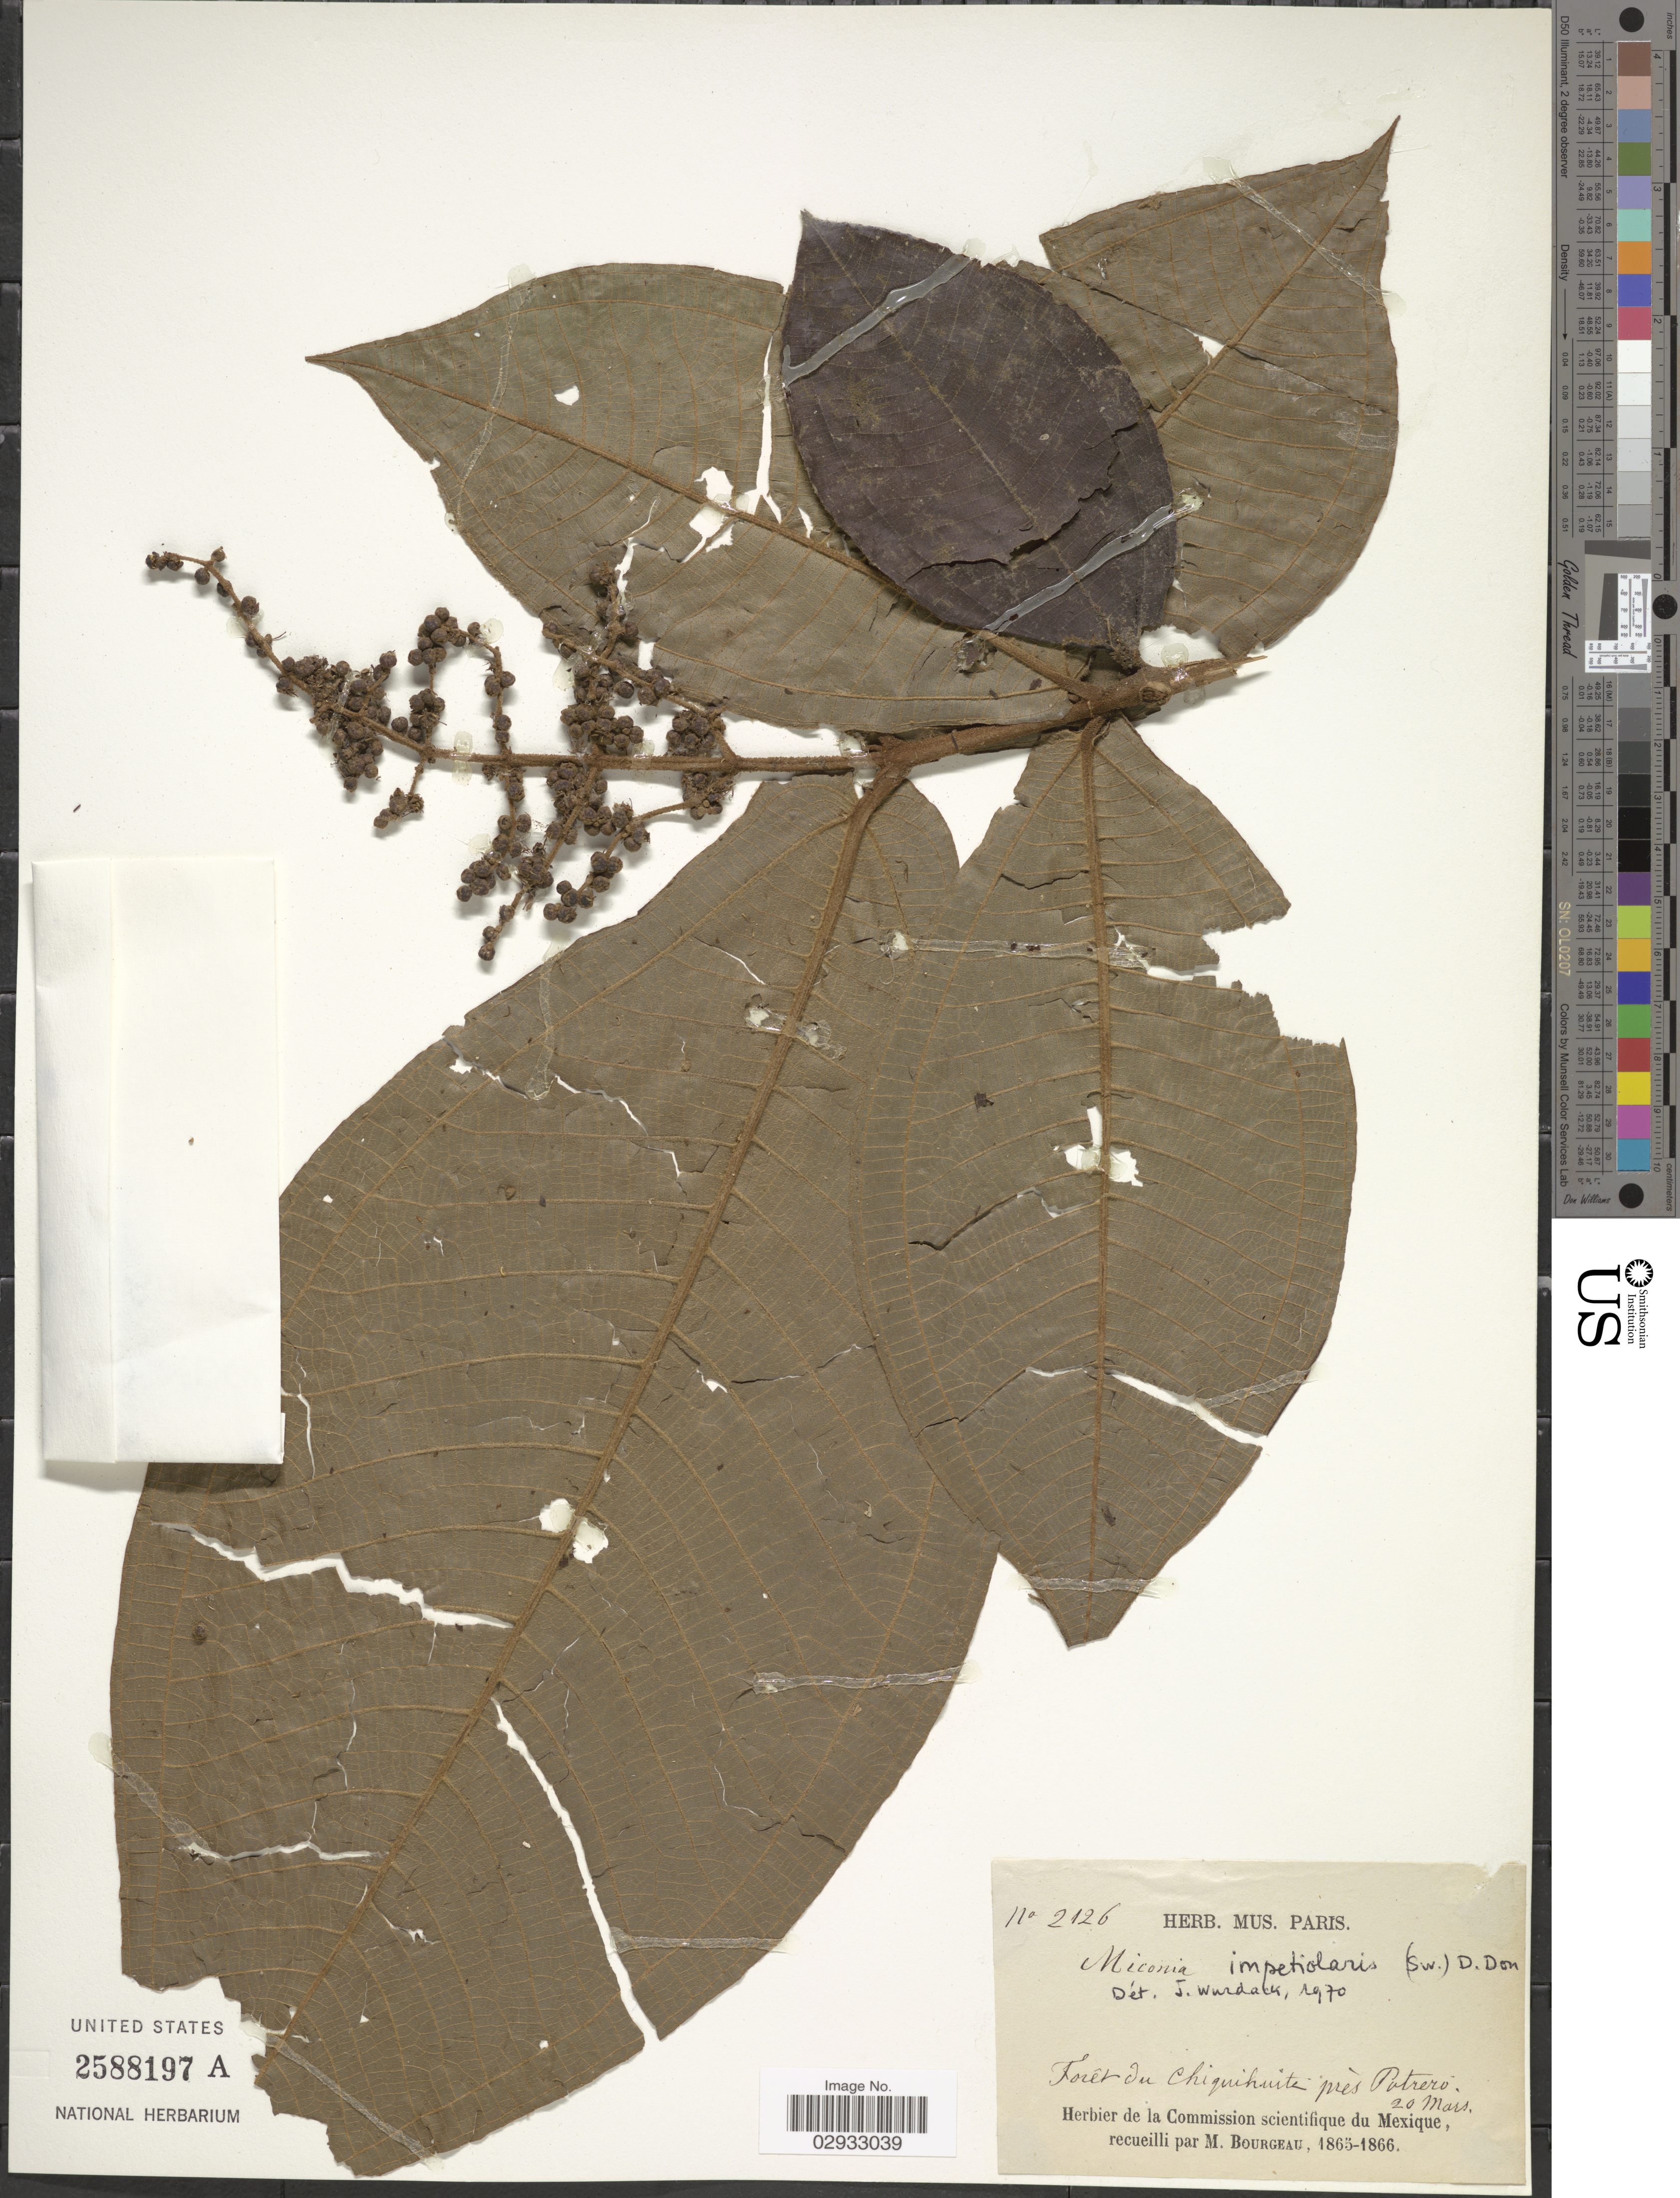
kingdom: Plantae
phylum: Tracheophyta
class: Magnoliopsida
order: Myrtales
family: Melastomataceae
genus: Miconia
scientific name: Miconia impetiolaris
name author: (Sw.) D. Don ex DC.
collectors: M. Bourgeau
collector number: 2126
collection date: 1865-03-20/1866-03-20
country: Mexico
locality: Forêt du Chiquihuite prés Potreró.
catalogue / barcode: US 2588197A